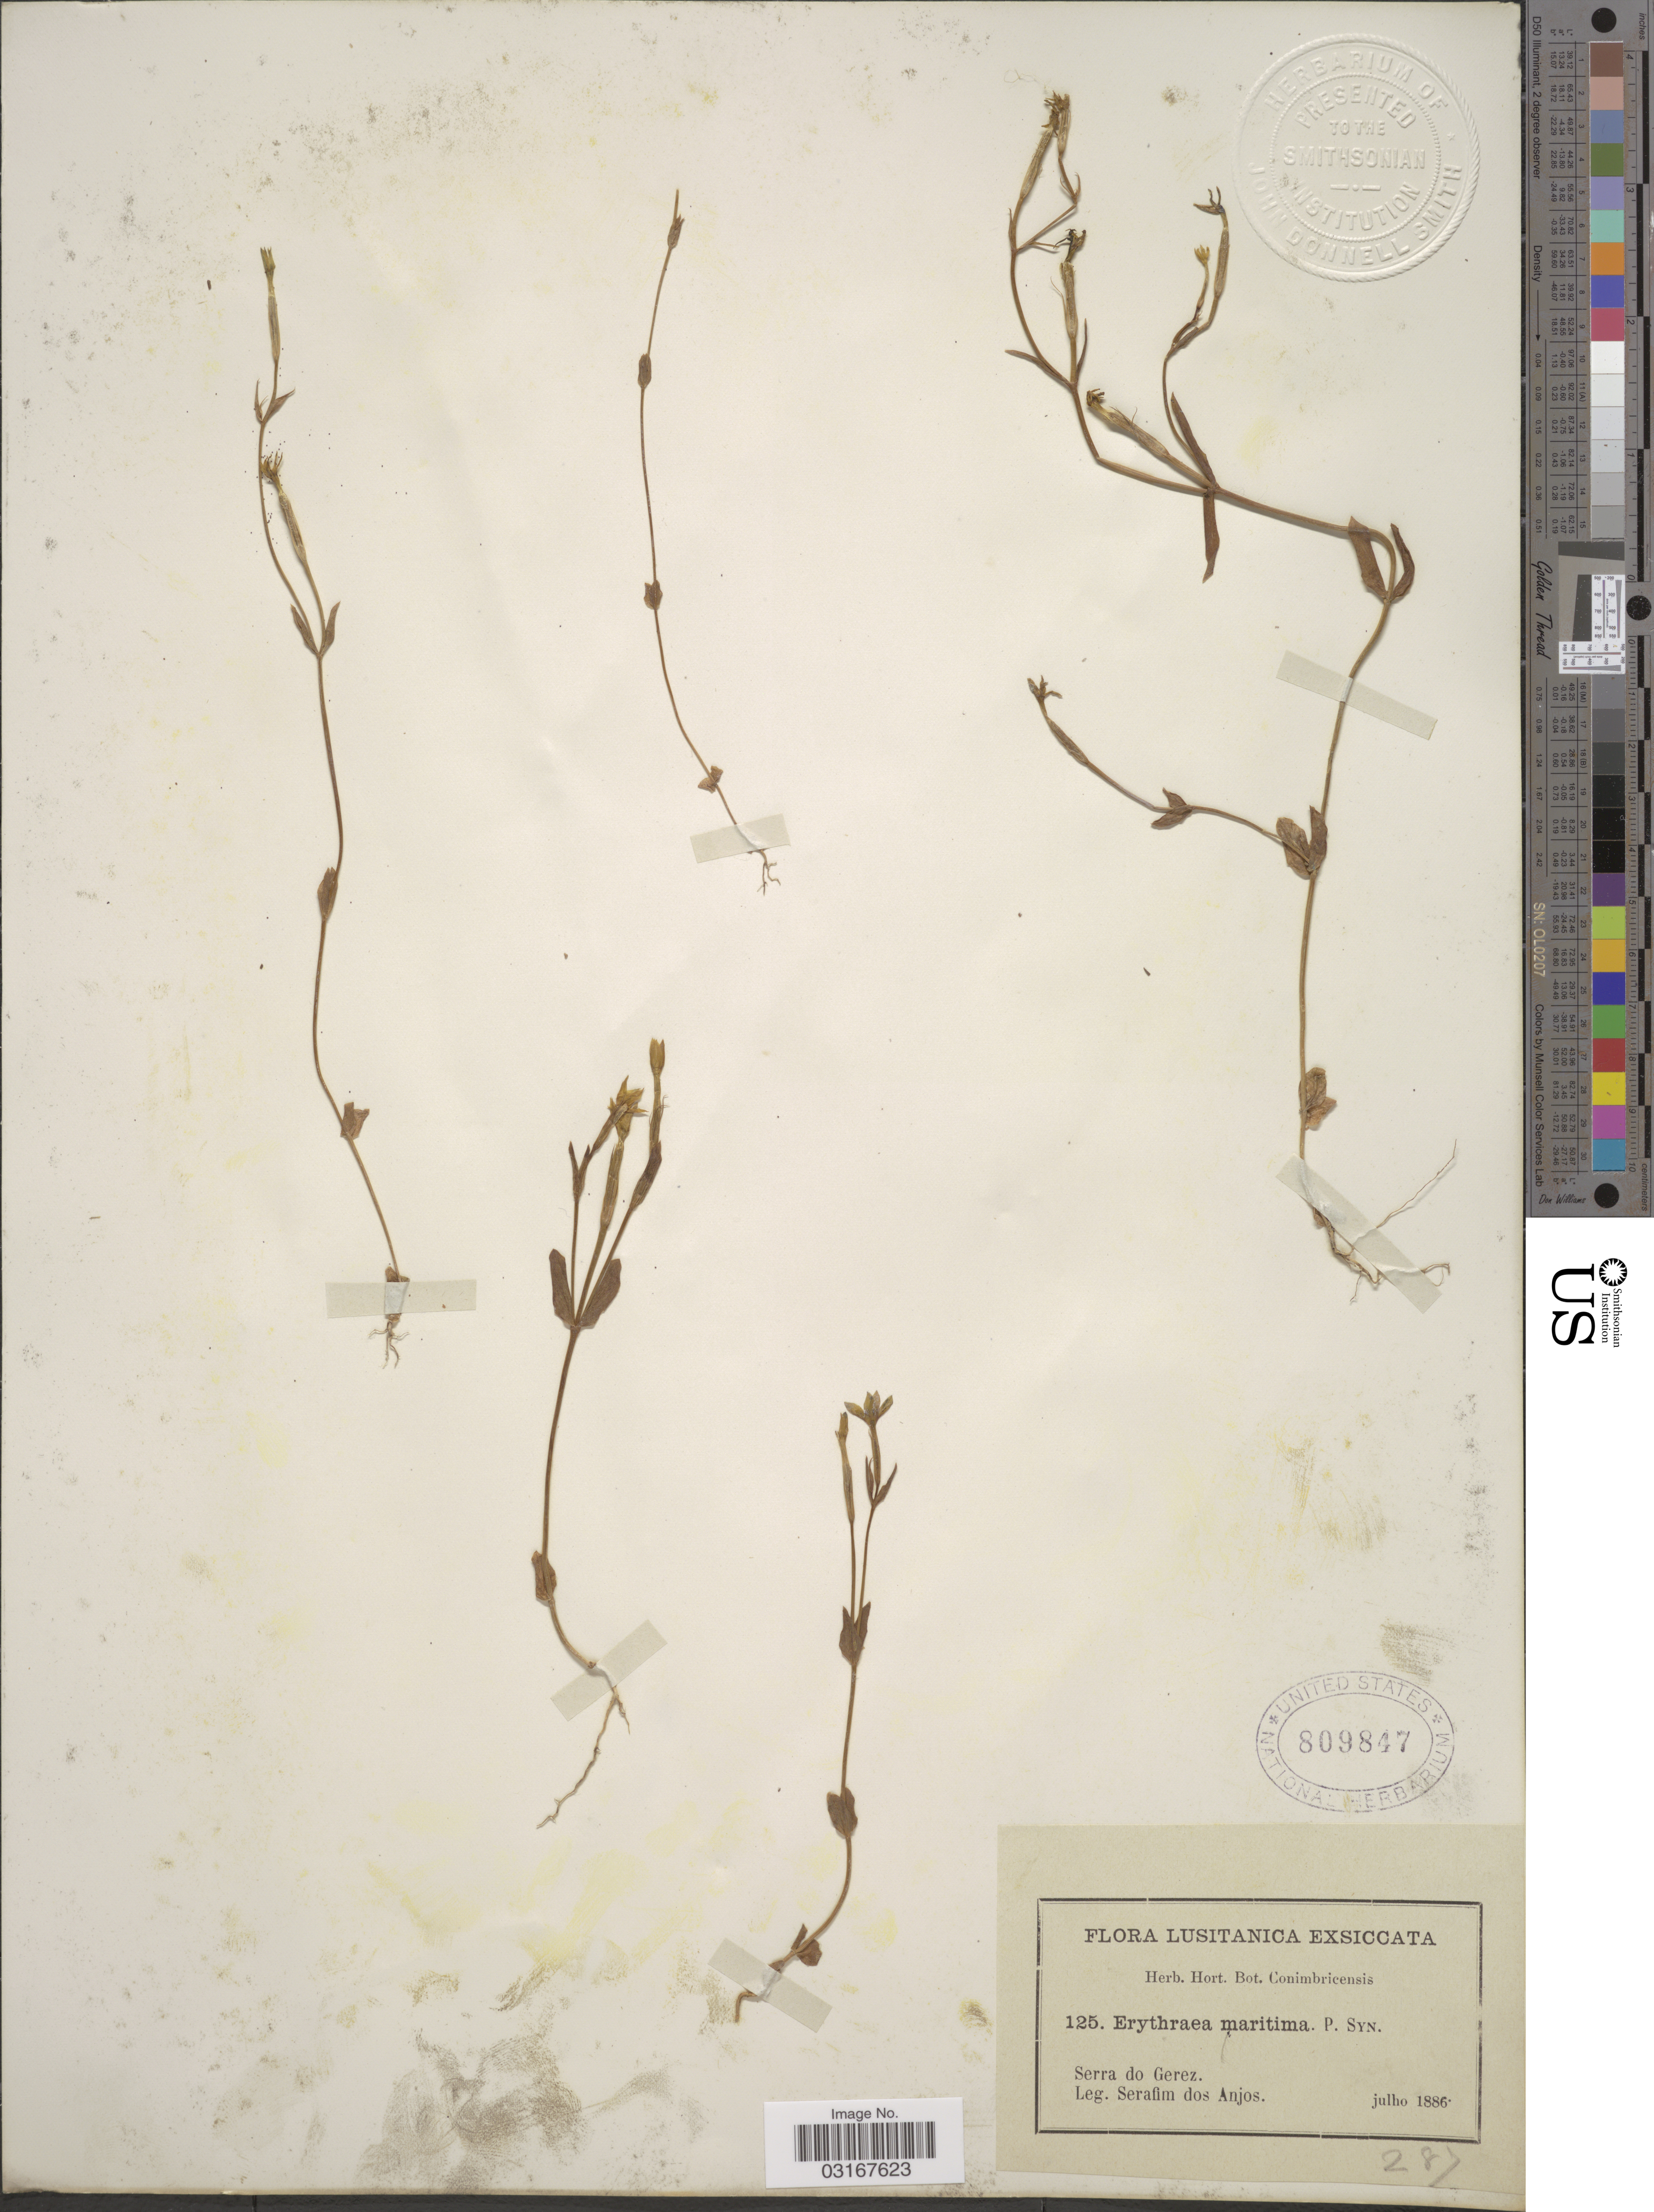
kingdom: Plantae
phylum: Tracheophyta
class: Magnoliopsida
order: Gentianales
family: Gentianaceae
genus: Centaurium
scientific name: Centaurium maritimum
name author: (L.) Fritsch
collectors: S. Dos Anjos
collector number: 125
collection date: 1886-07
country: Portugal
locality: Lusitanica. Serra do Gerez.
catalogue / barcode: US 809847